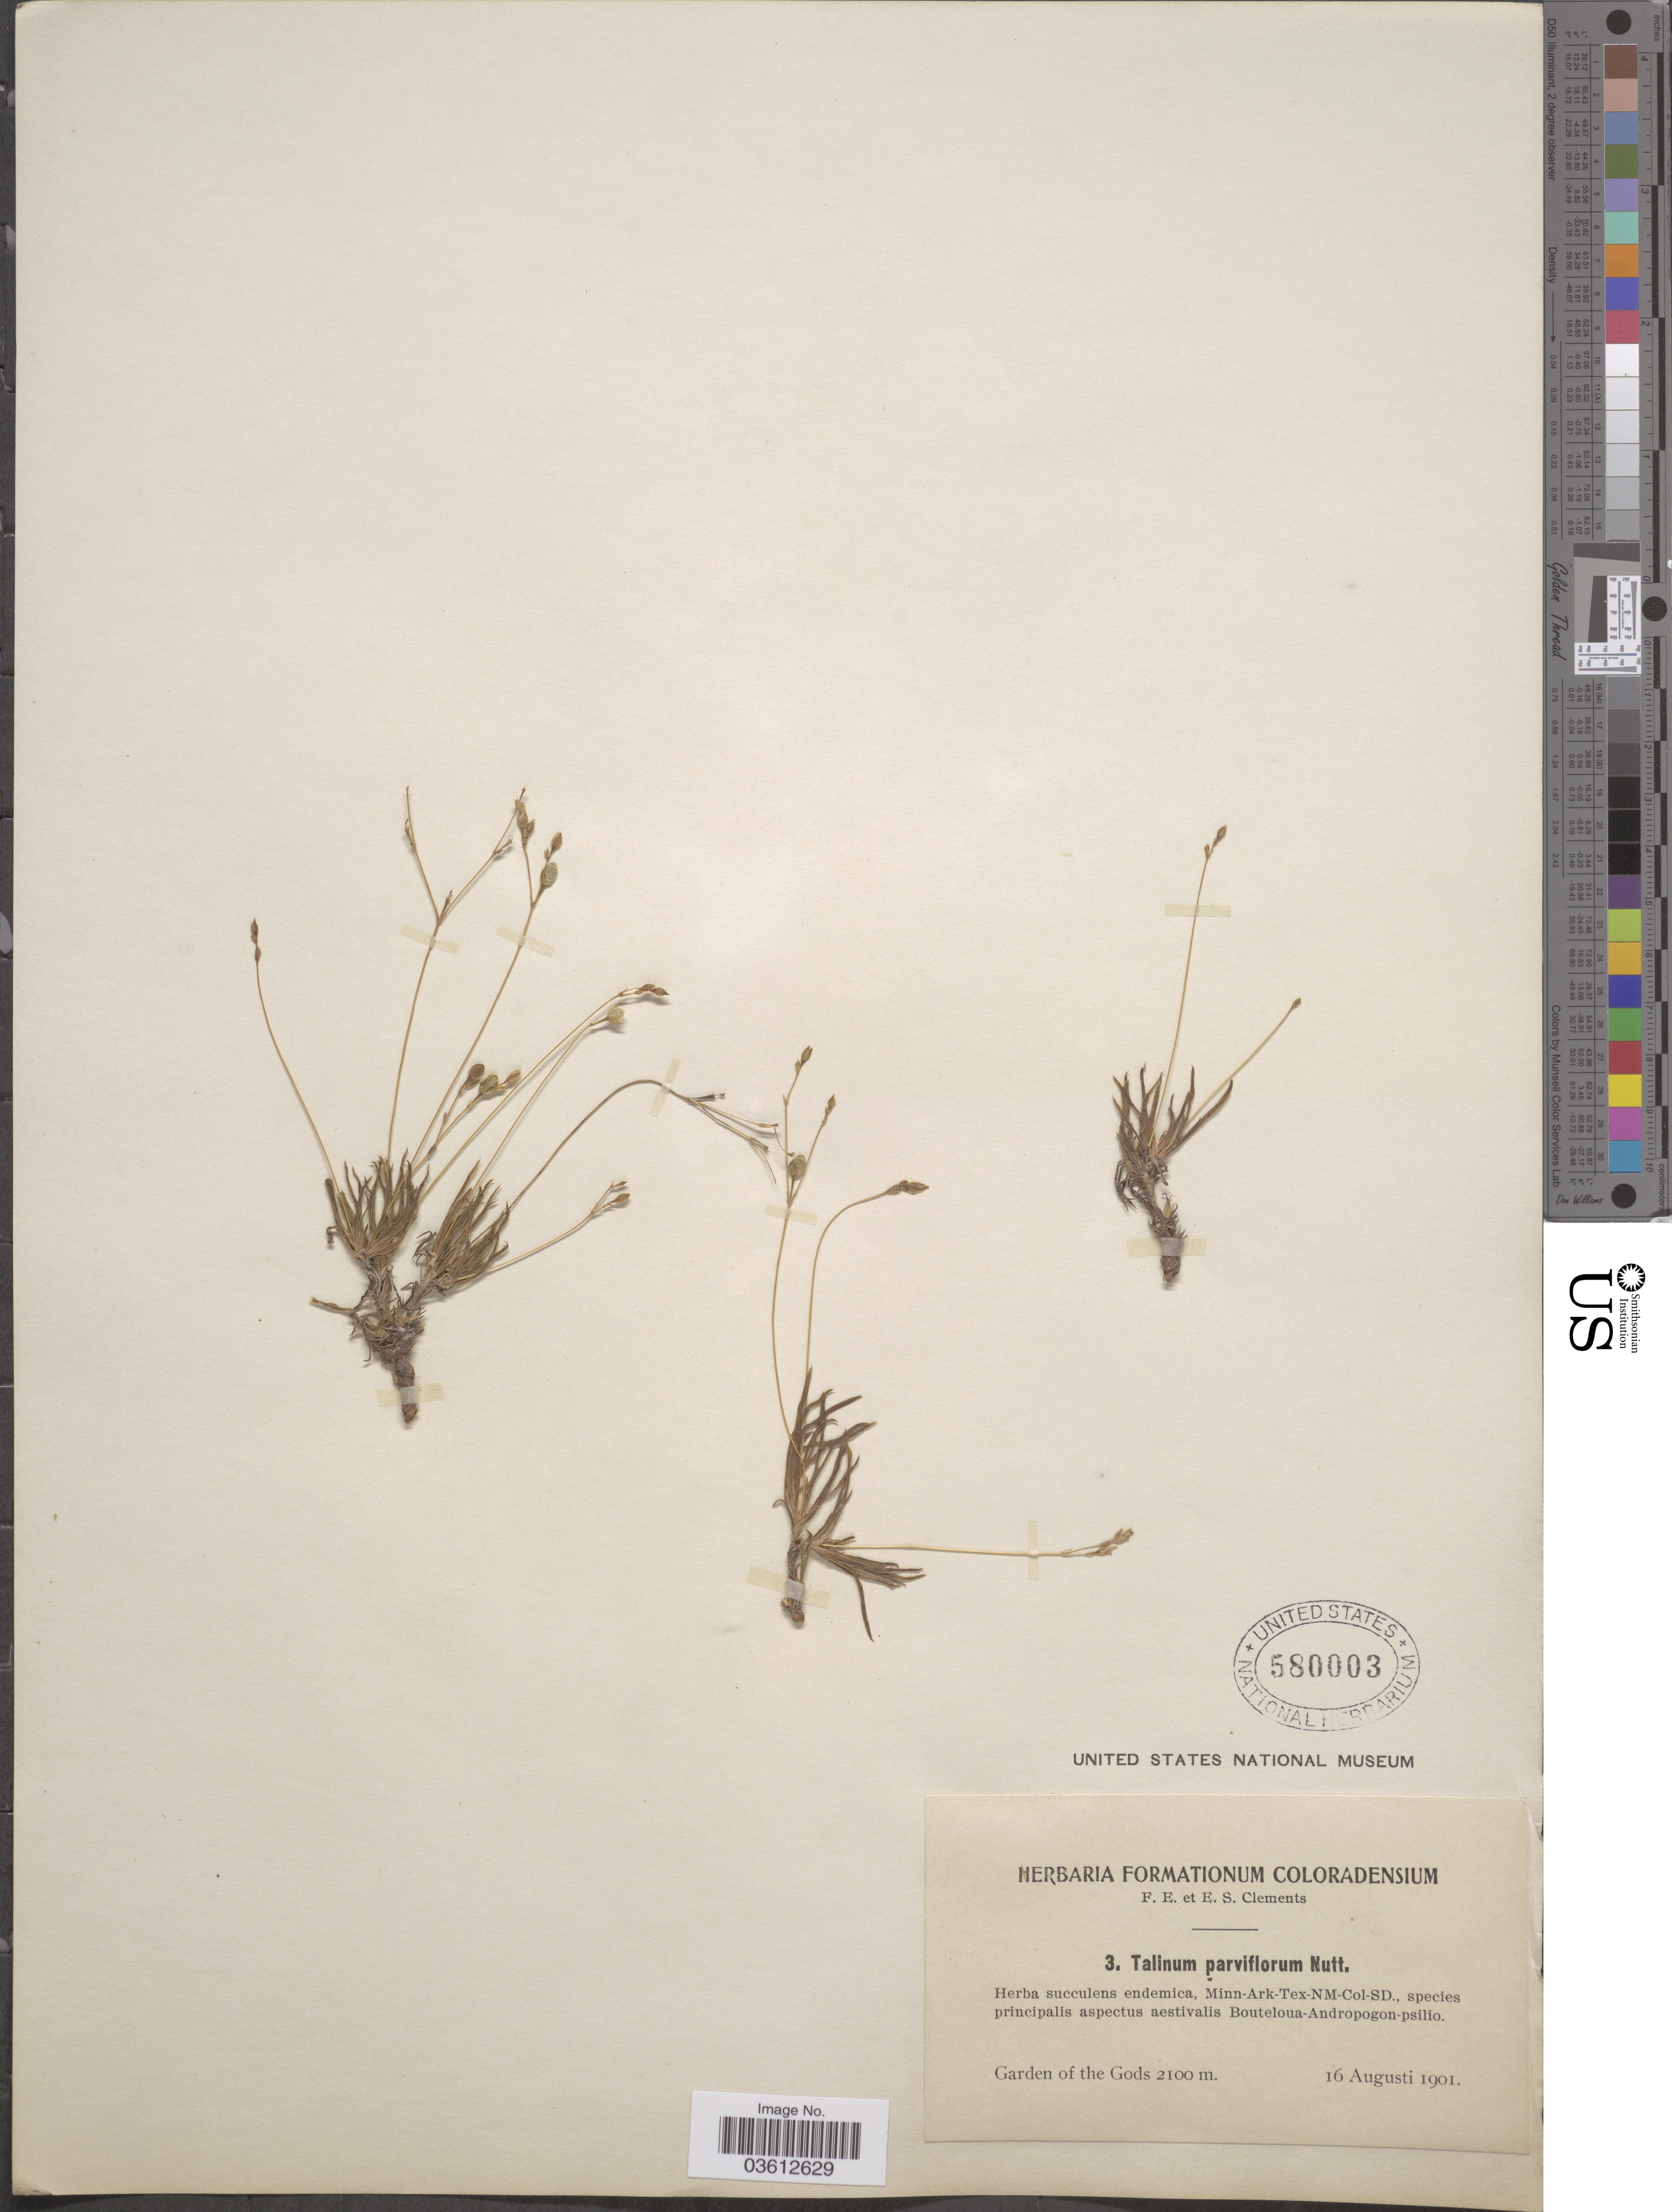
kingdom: Plantae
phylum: Tracheophyta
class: Magnoliopsida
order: Caryophyllales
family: Talinaceae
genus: Talinum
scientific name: Talinum parviflorum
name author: Nutt.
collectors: F. E. Clements & E. S. Clements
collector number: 3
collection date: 1901-08-16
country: United States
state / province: Colorado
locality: Garden of the Gods.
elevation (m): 2100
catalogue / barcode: US 580003